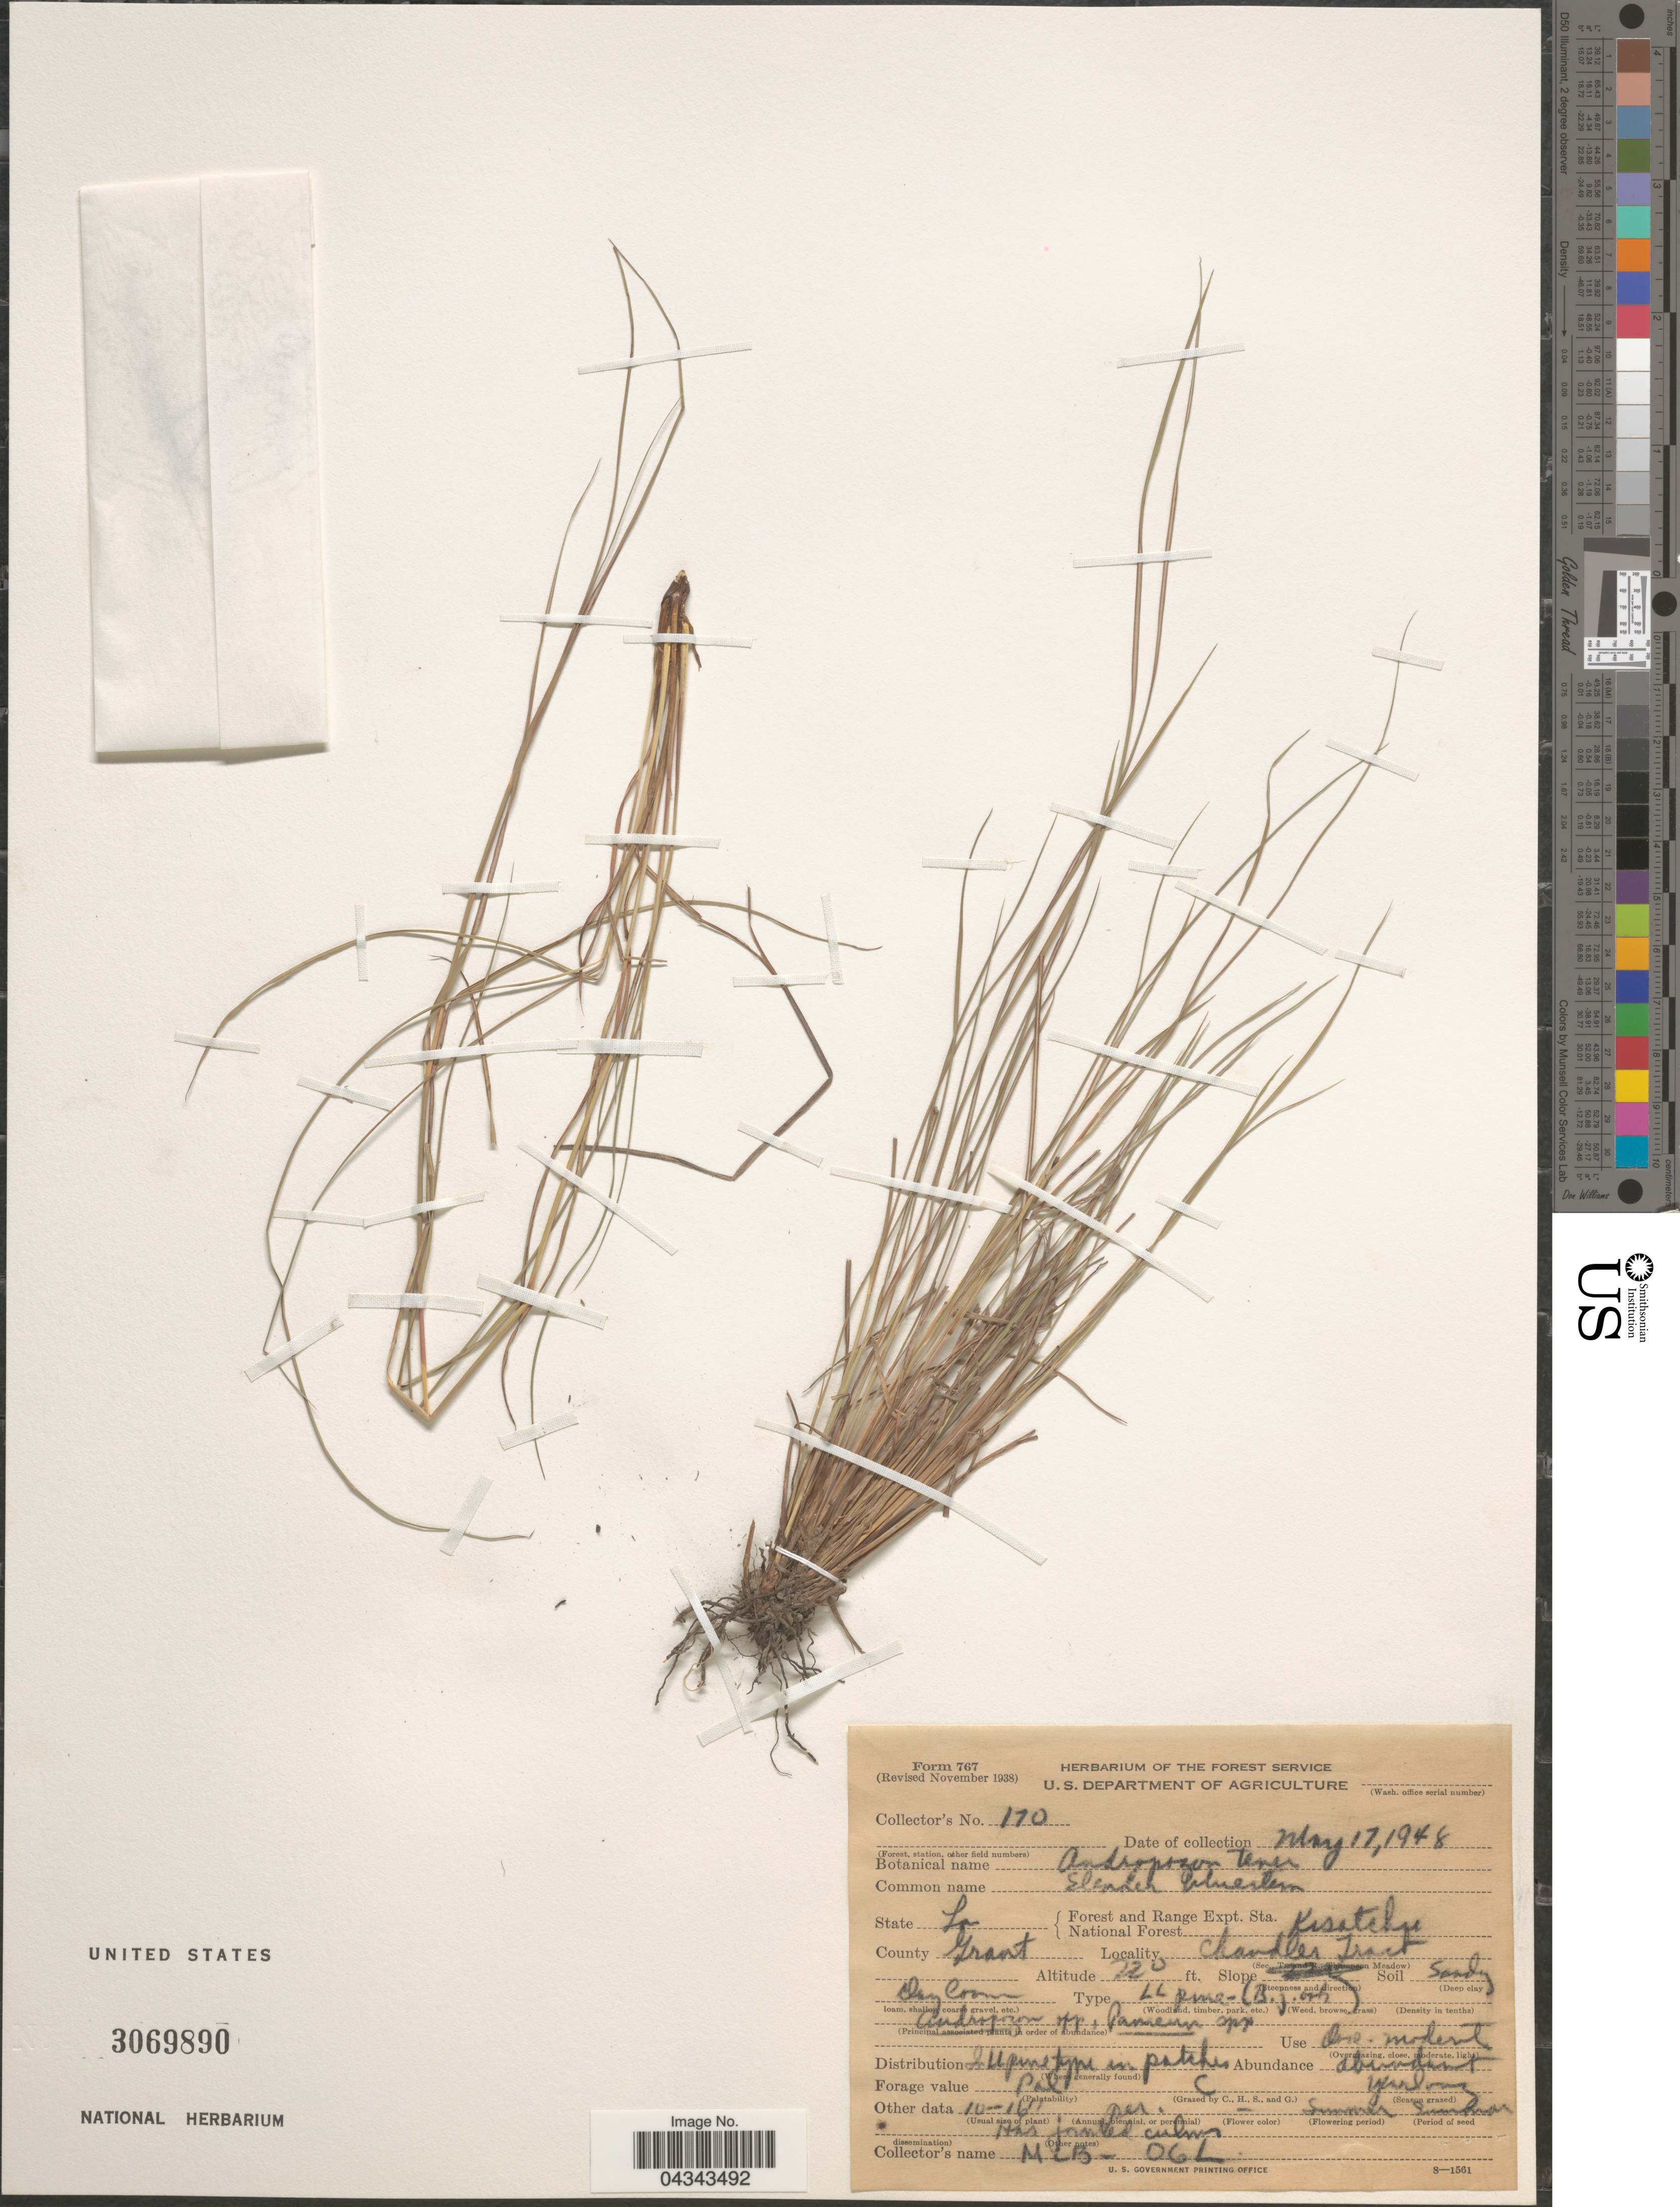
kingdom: Plantae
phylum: Tracheophyta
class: Liliopsida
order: Poales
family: Poaceae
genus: Andropogon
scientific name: Andropogon gyrans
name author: Ashe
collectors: O. G. L.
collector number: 170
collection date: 1948-05-17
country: United States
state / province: Louisiana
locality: Forest and Range Expt. Sta. National Forest Kisatchie. County Grant. Chandler Tract.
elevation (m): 67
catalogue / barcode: US 3069890